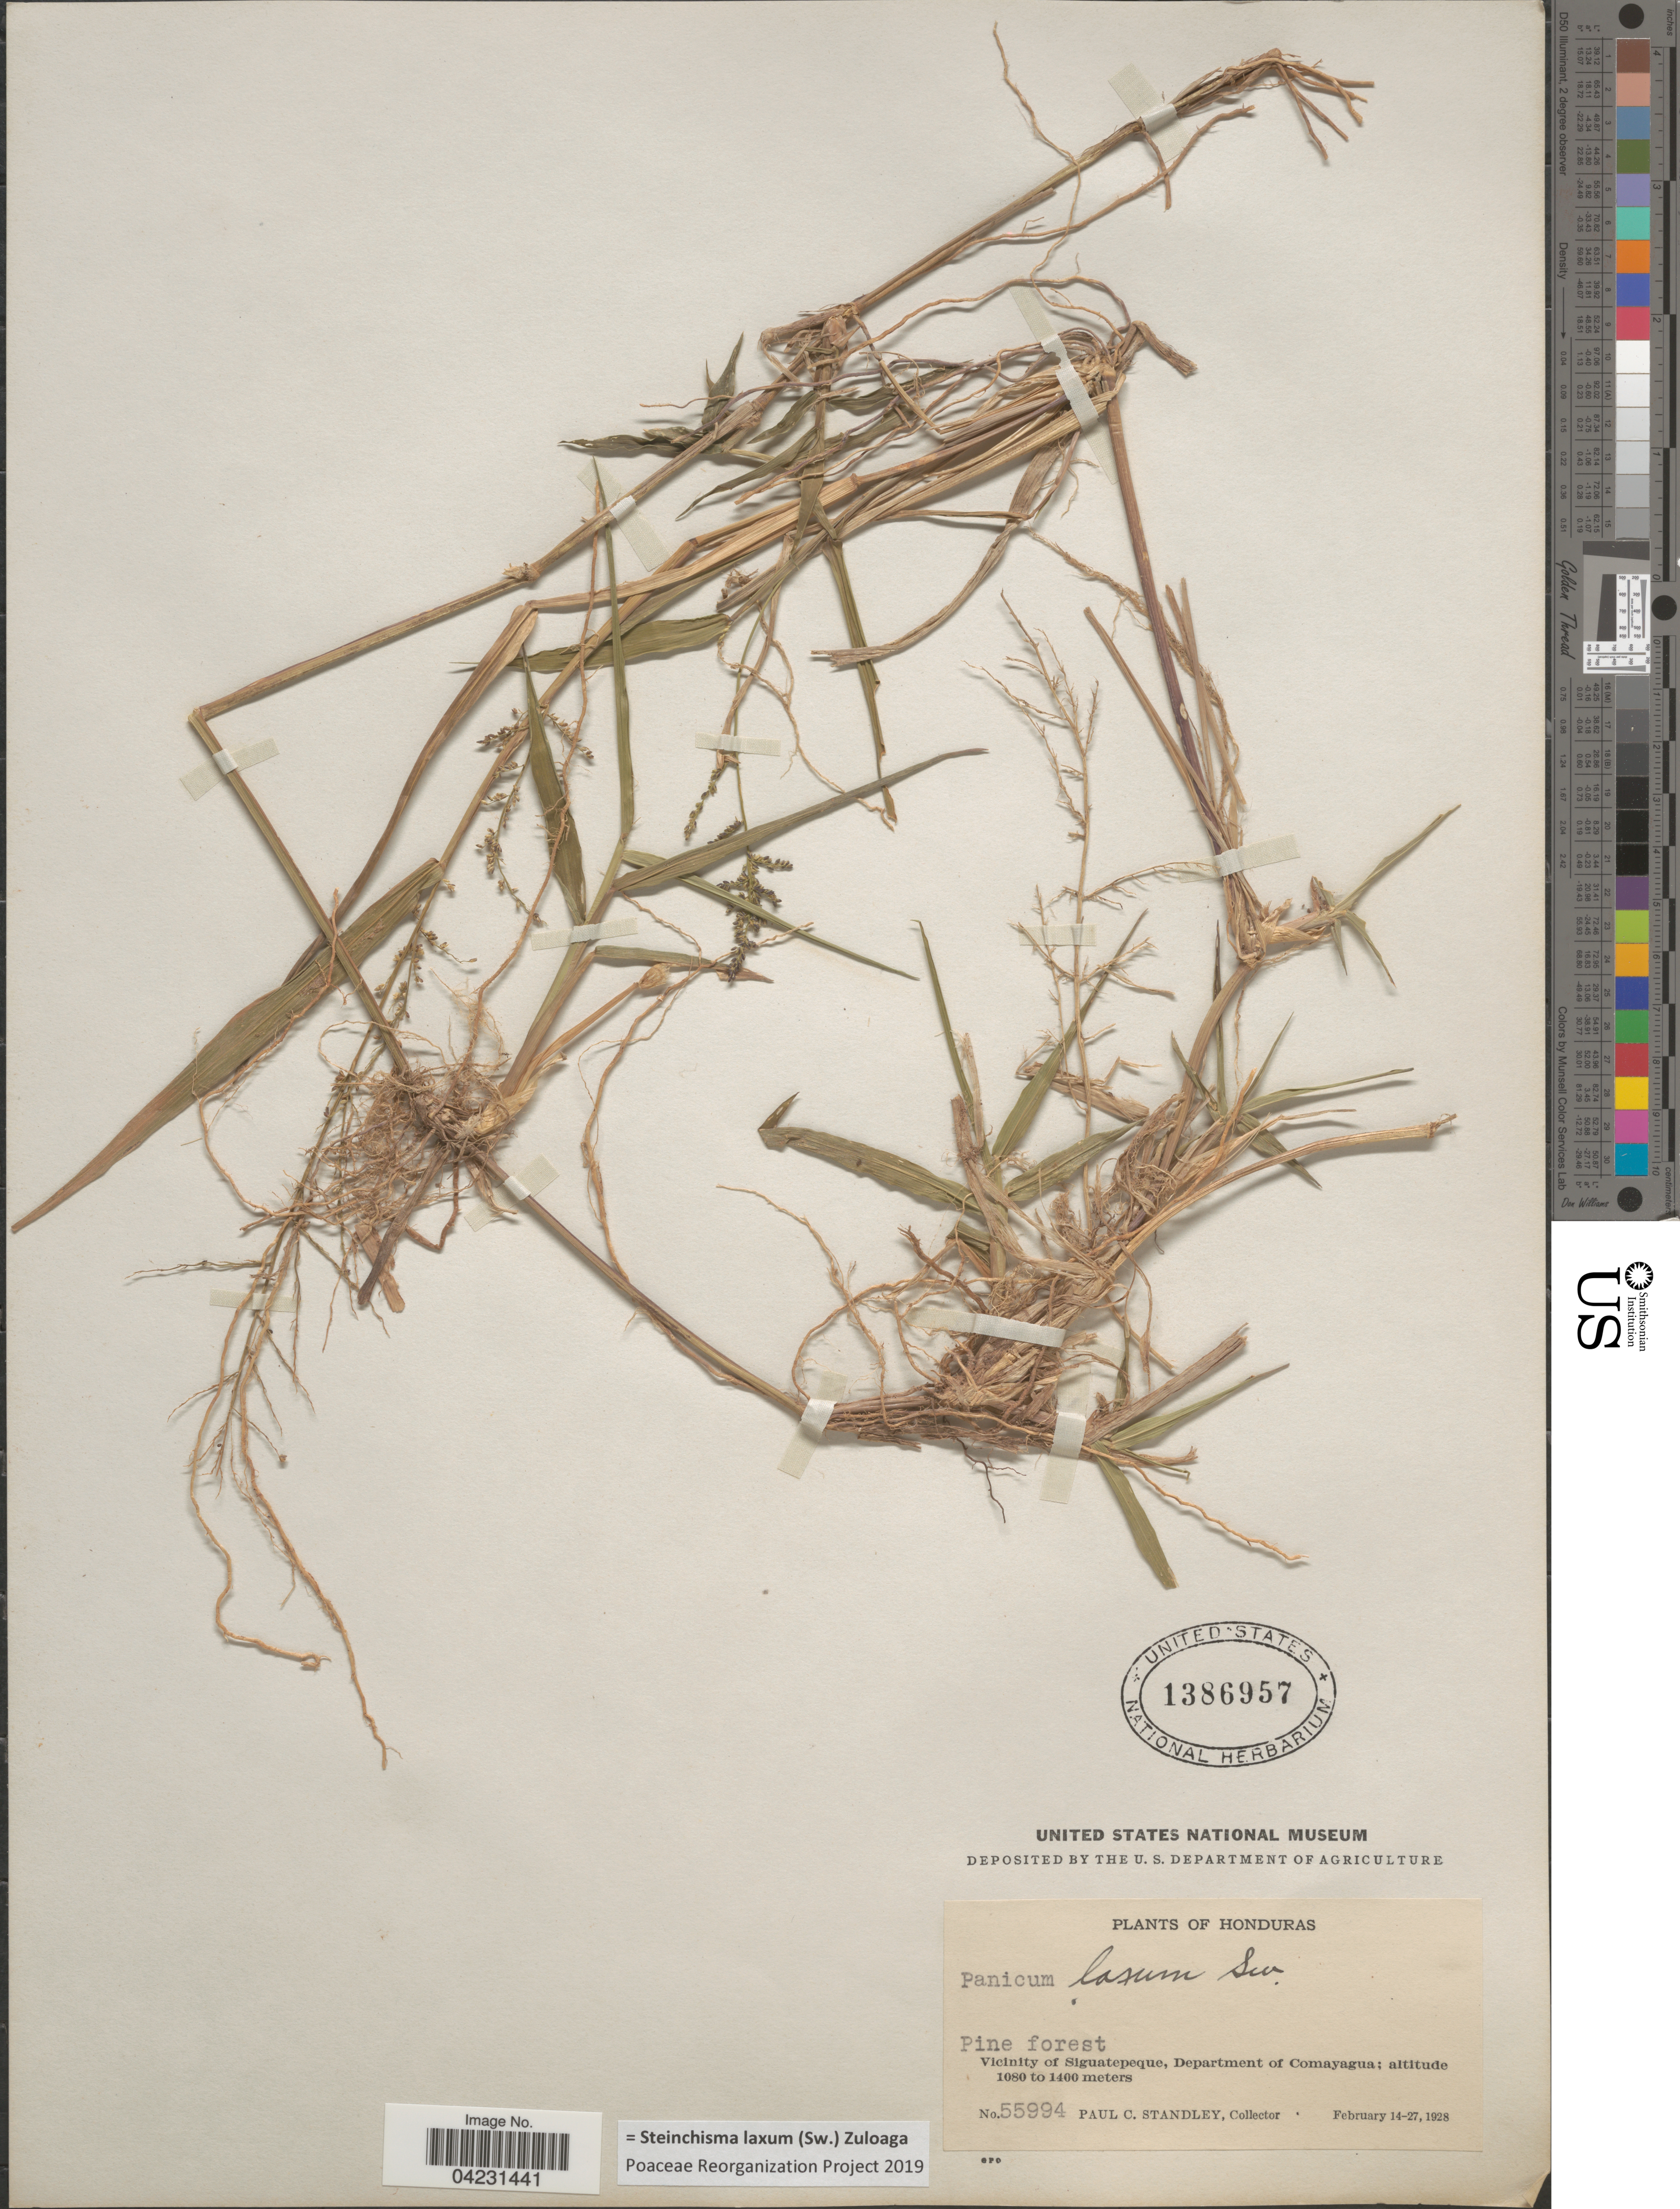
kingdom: Plantae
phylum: Tracheophyta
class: Liliopsida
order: Poales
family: Poaceae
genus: Steinchisma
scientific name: Steinchisma laxum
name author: (Sw.) Zuloaga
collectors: P. C. Standley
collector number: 55994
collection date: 1928-02-14/1928-02-27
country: Honduras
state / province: Comayagua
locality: Vicinity of Siguatepeque, Department of Comayagua.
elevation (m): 1080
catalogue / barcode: US 1386957